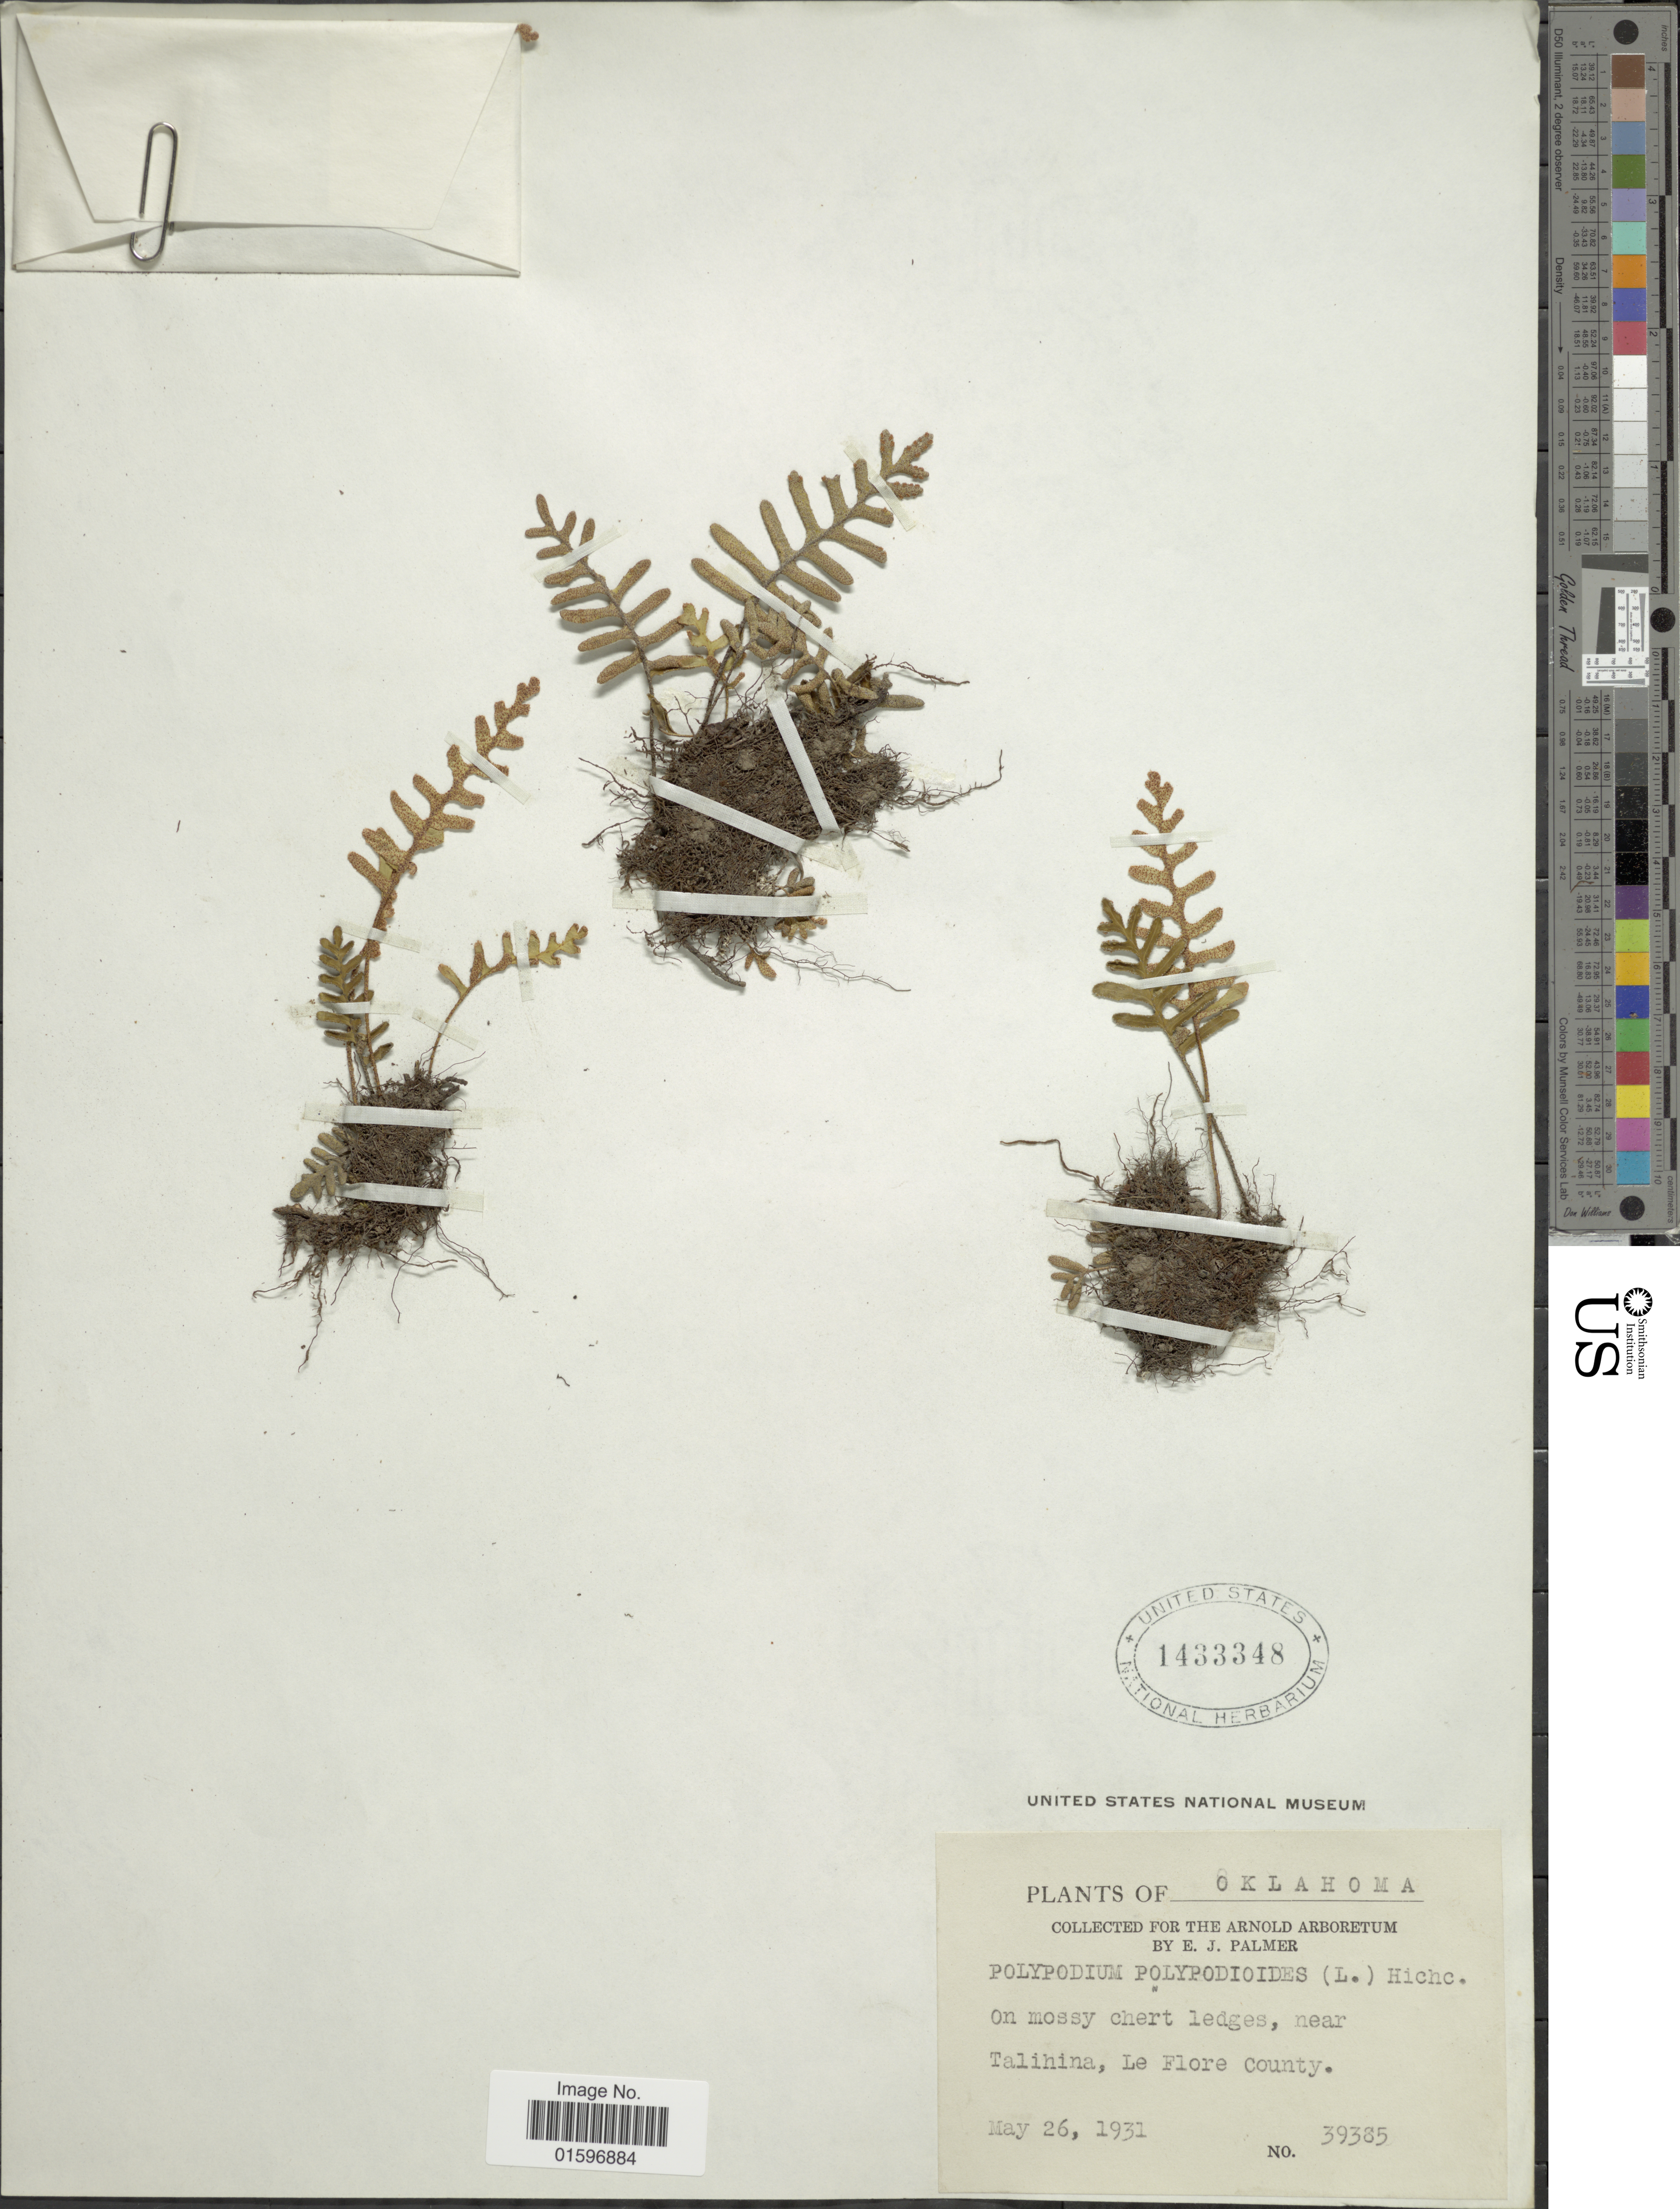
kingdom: Plantae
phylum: Tracheophyta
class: Polypodiopsida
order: Polypodiales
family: Polypodiaceae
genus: Pleopeltis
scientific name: Pleopeltis polypodioides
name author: (L.) E.G. Andrews & Windham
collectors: E. J. Palmer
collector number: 39385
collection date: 1931-05-26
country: United States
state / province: Oklahoma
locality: Talihina, Le Flore County.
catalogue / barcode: US 1433348